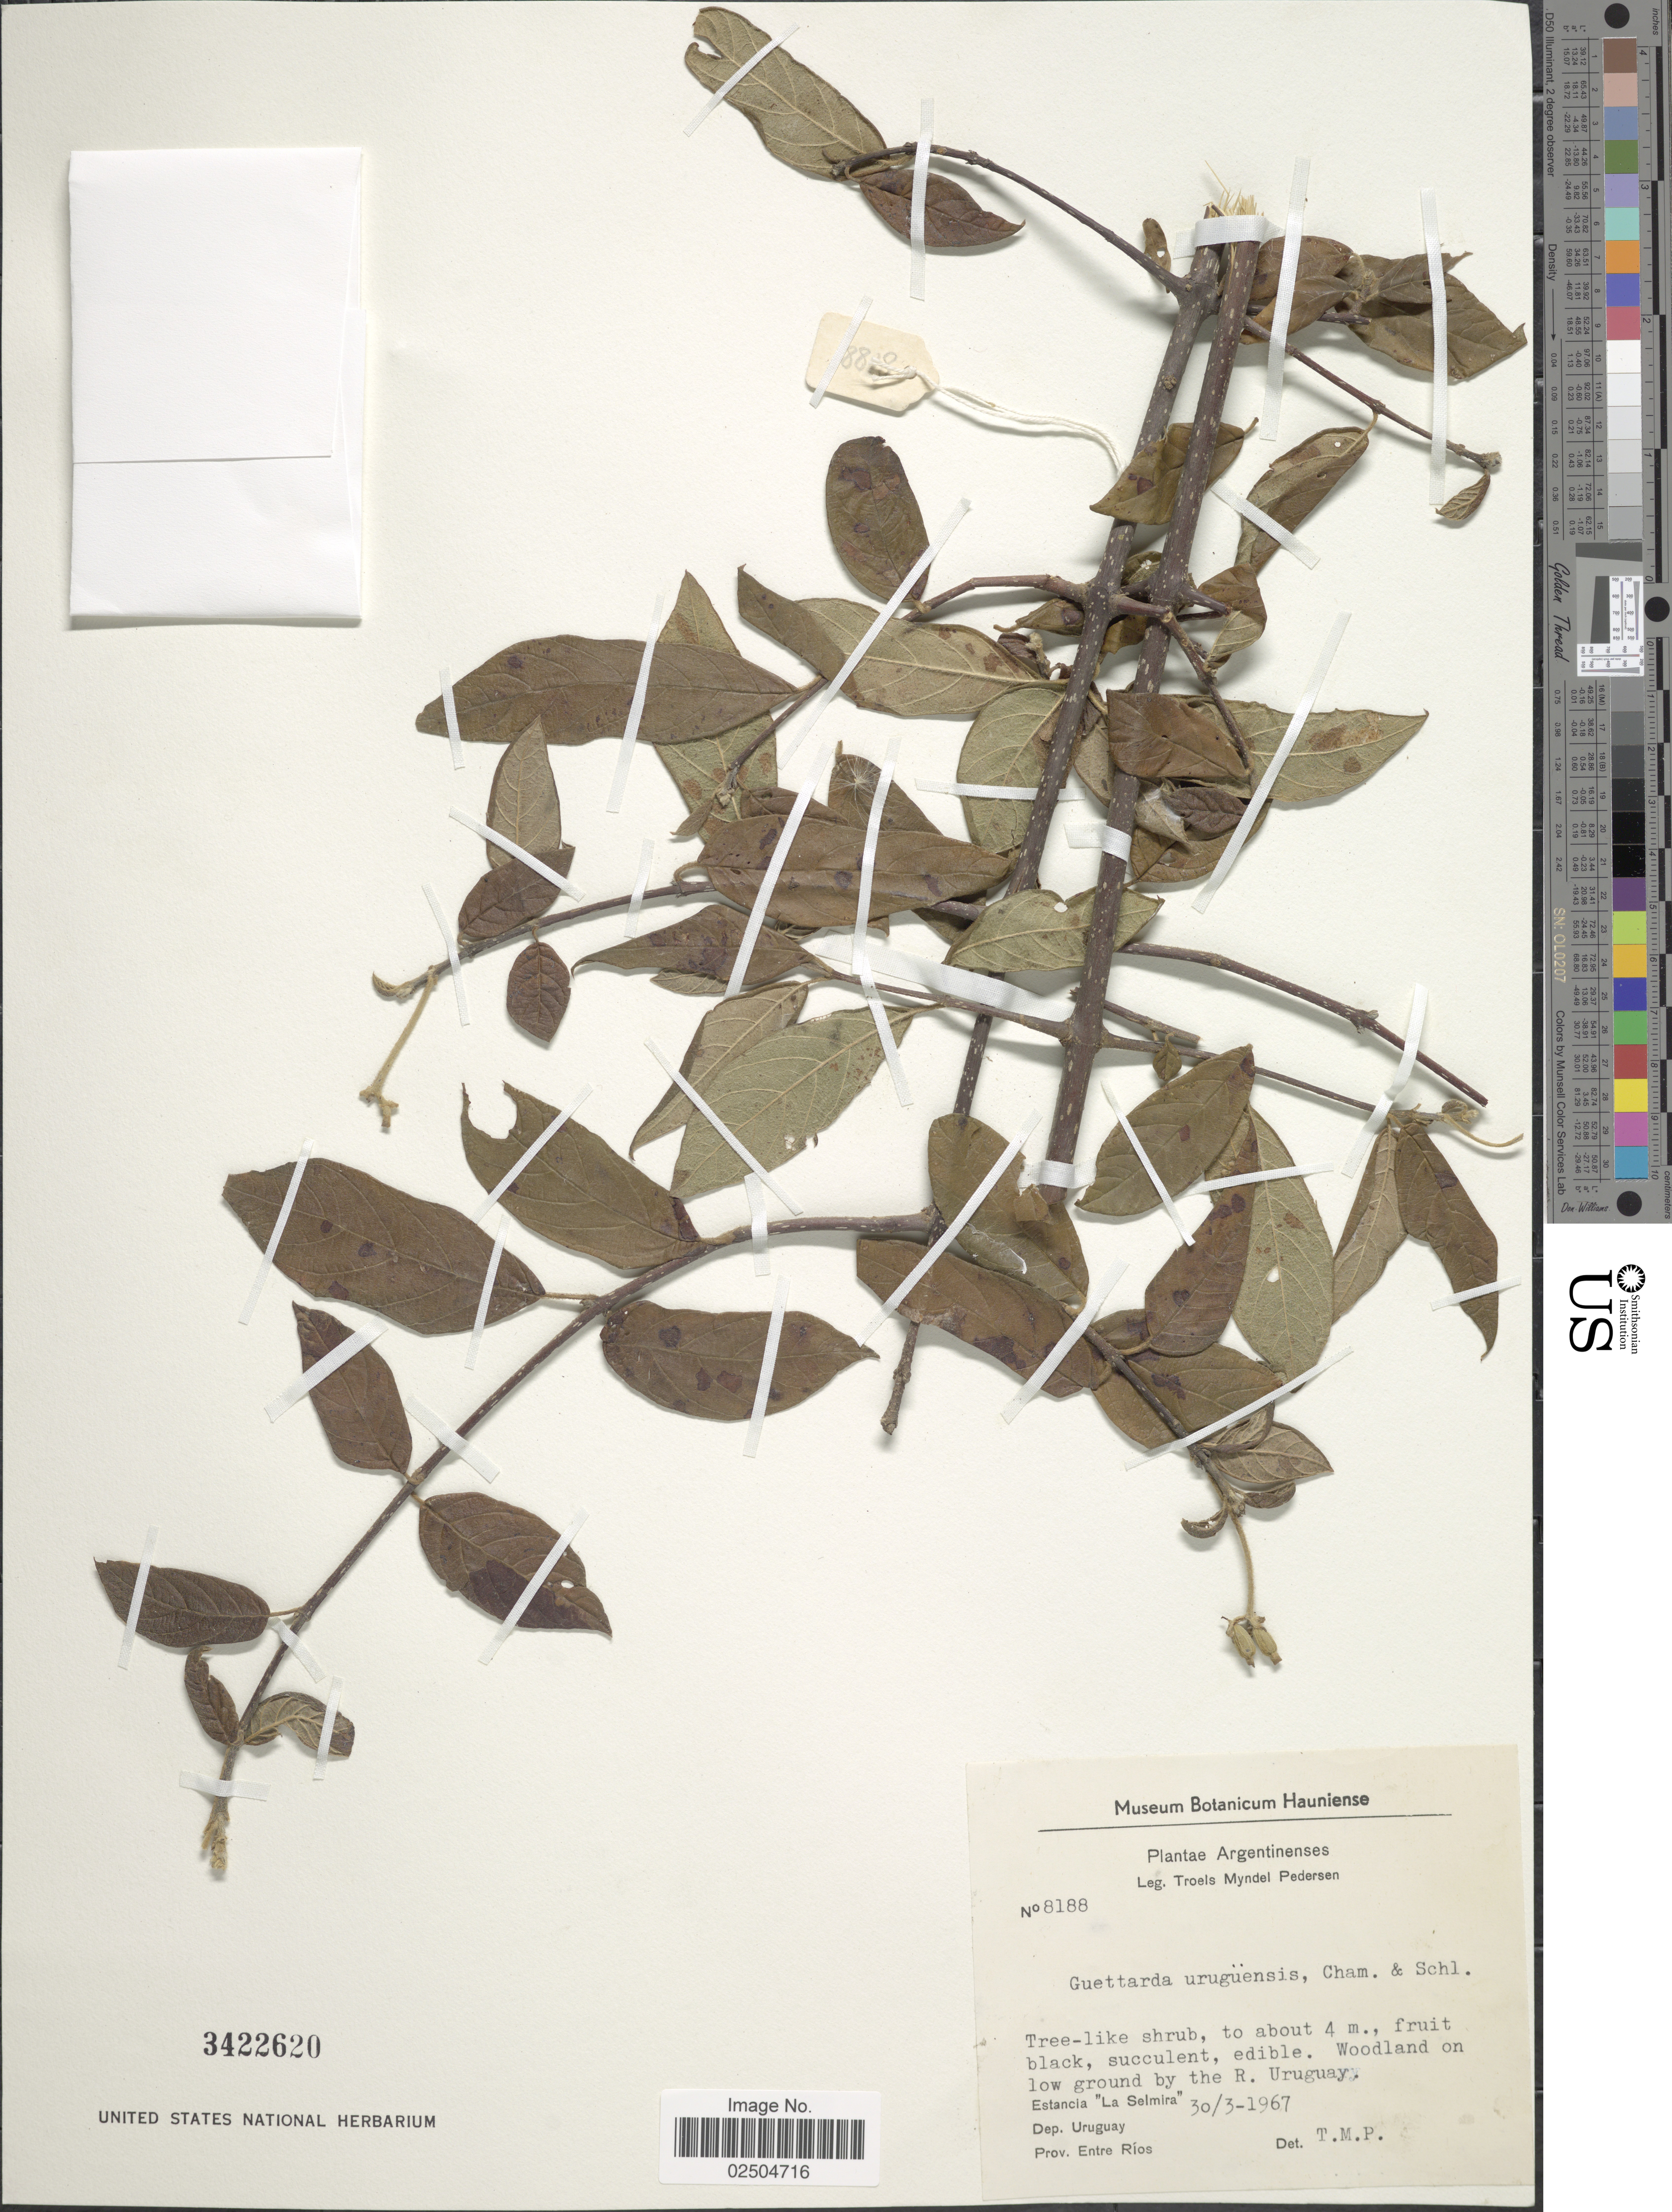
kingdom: Plantae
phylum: Tracheophyta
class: Magnoliopsida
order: Gentianales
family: Rubiaceae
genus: Guettarda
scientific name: Guettarda uruguensis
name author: Cham. & Schltdl.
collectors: T. Pederson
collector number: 8188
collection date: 1967-03-30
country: Argentina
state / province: Entre Rios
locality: Woodland on low ground by the R. Uruguay, Estancia La Selmira, Dep. Uruguay, Prov. Entre Rios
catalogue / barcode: US 3422620